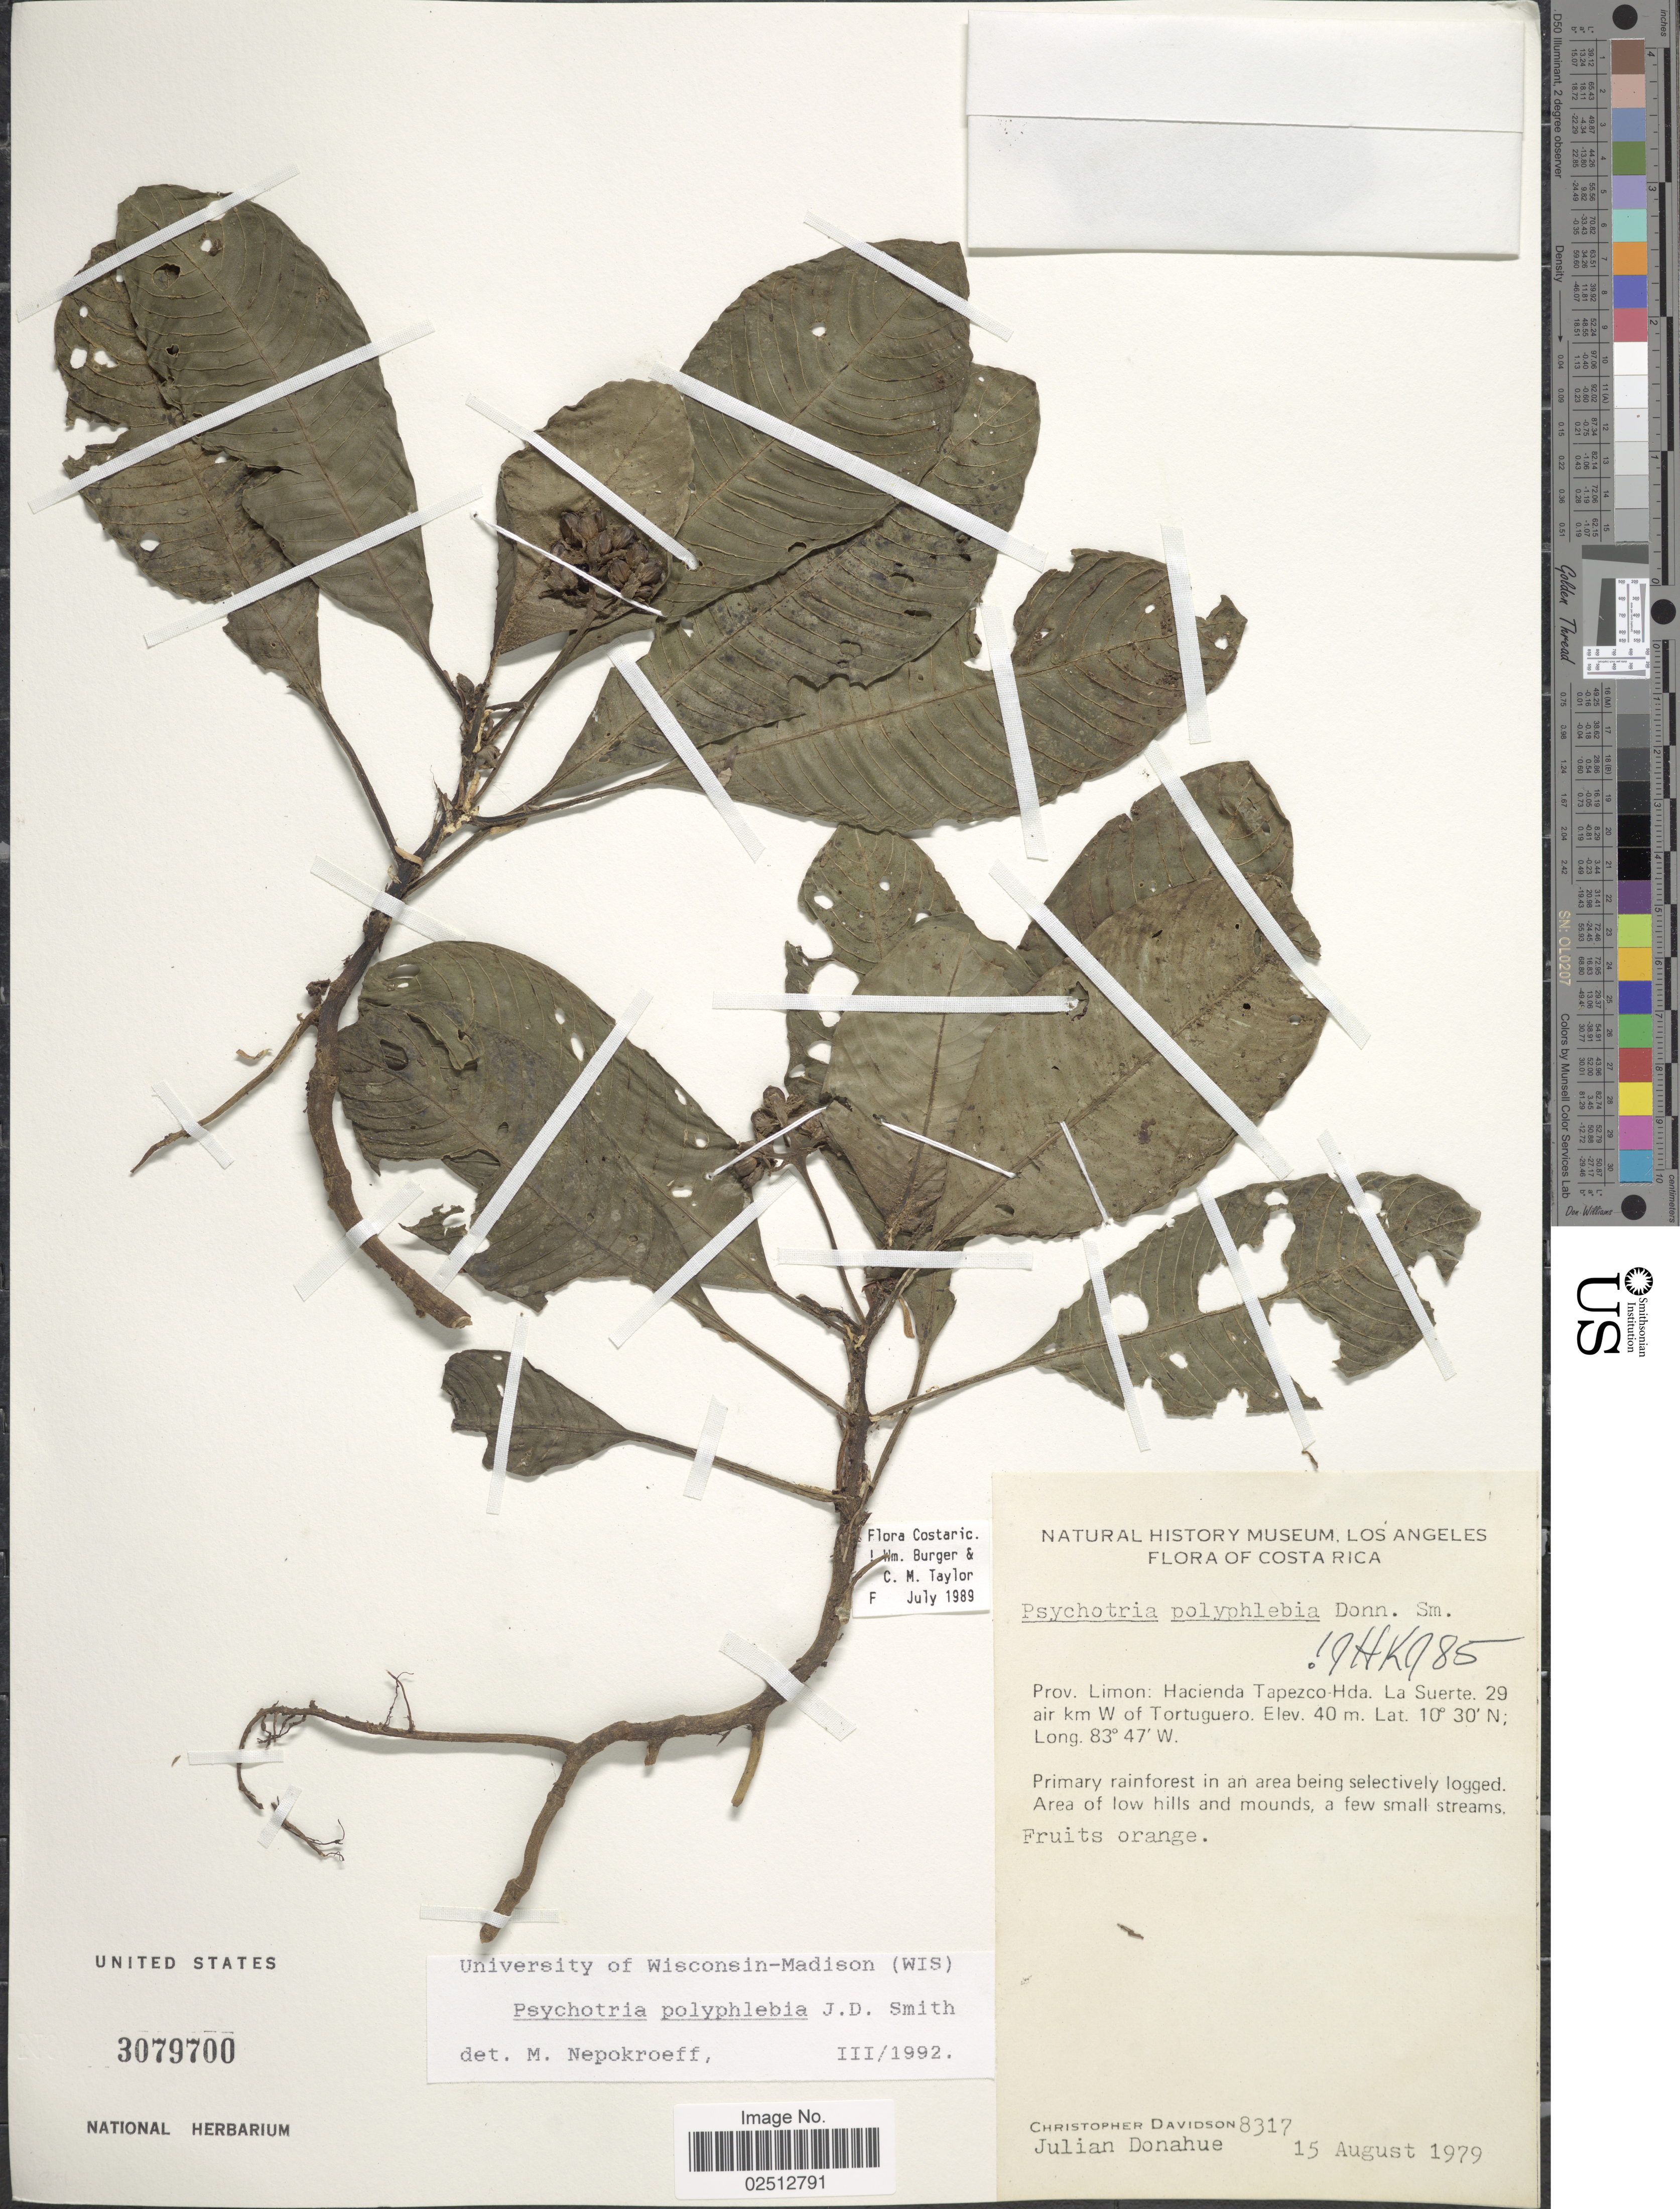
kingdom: Plantae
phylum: Tracheophyta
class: Magnoliopsida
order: Gentianales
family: Rubiaceae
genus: Psychotria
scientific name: Psychotria polyphlebia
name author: Donn. Sm.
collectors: C. Davidson & J. Donahue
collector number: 8317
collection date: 1979-08-15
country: Costa Rica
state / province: Limón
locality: Prov. Limon: Hacienda Tapezco-Hda. La Suerte. 29 air km W of Tortuguero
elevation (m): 40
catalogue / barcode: US 3079700